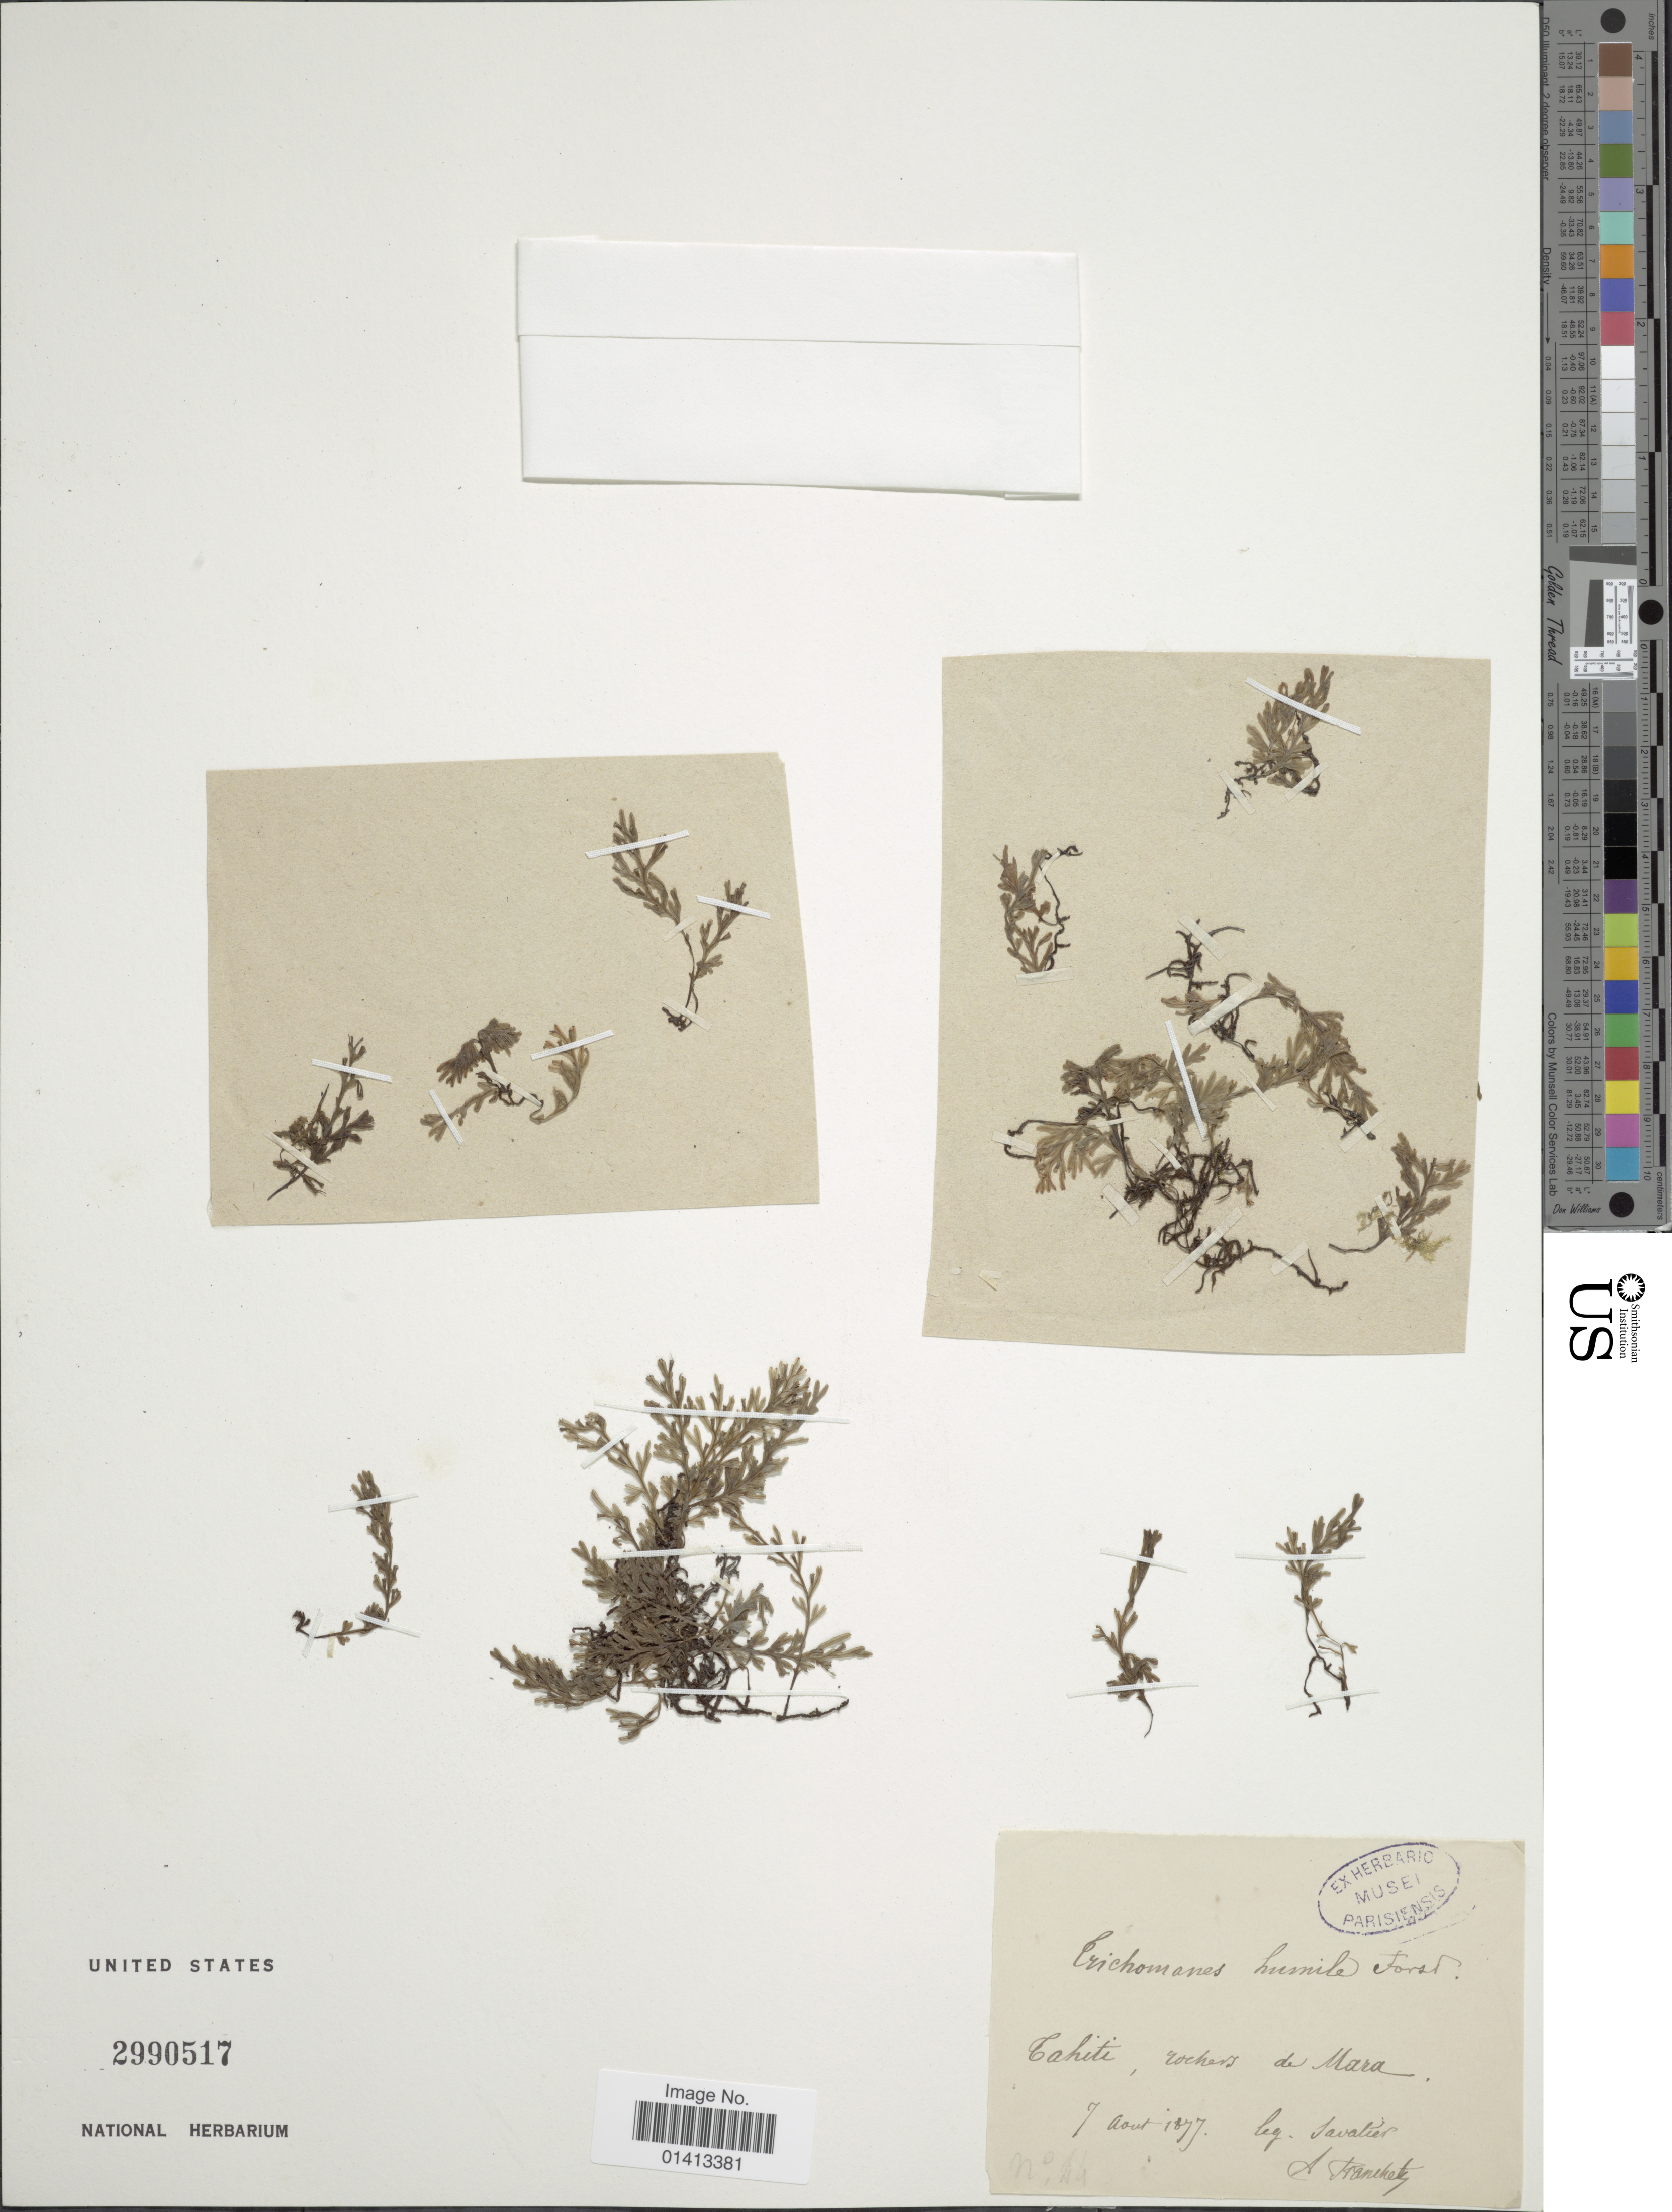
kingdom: Plantae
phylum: Tracheophyta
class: Polypodiopsida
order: Hymenophyllales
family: Hymenophyllaceae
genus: Crepidomanes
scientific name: Crepidomanes humilis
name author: (G. Forst.) Bosch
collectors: Savatier & Collector illegible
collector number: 44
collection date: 1877-08-07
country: French Polynesia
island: Tahiti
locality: Tahiti, rochers de Mara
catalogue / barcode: US 2990517